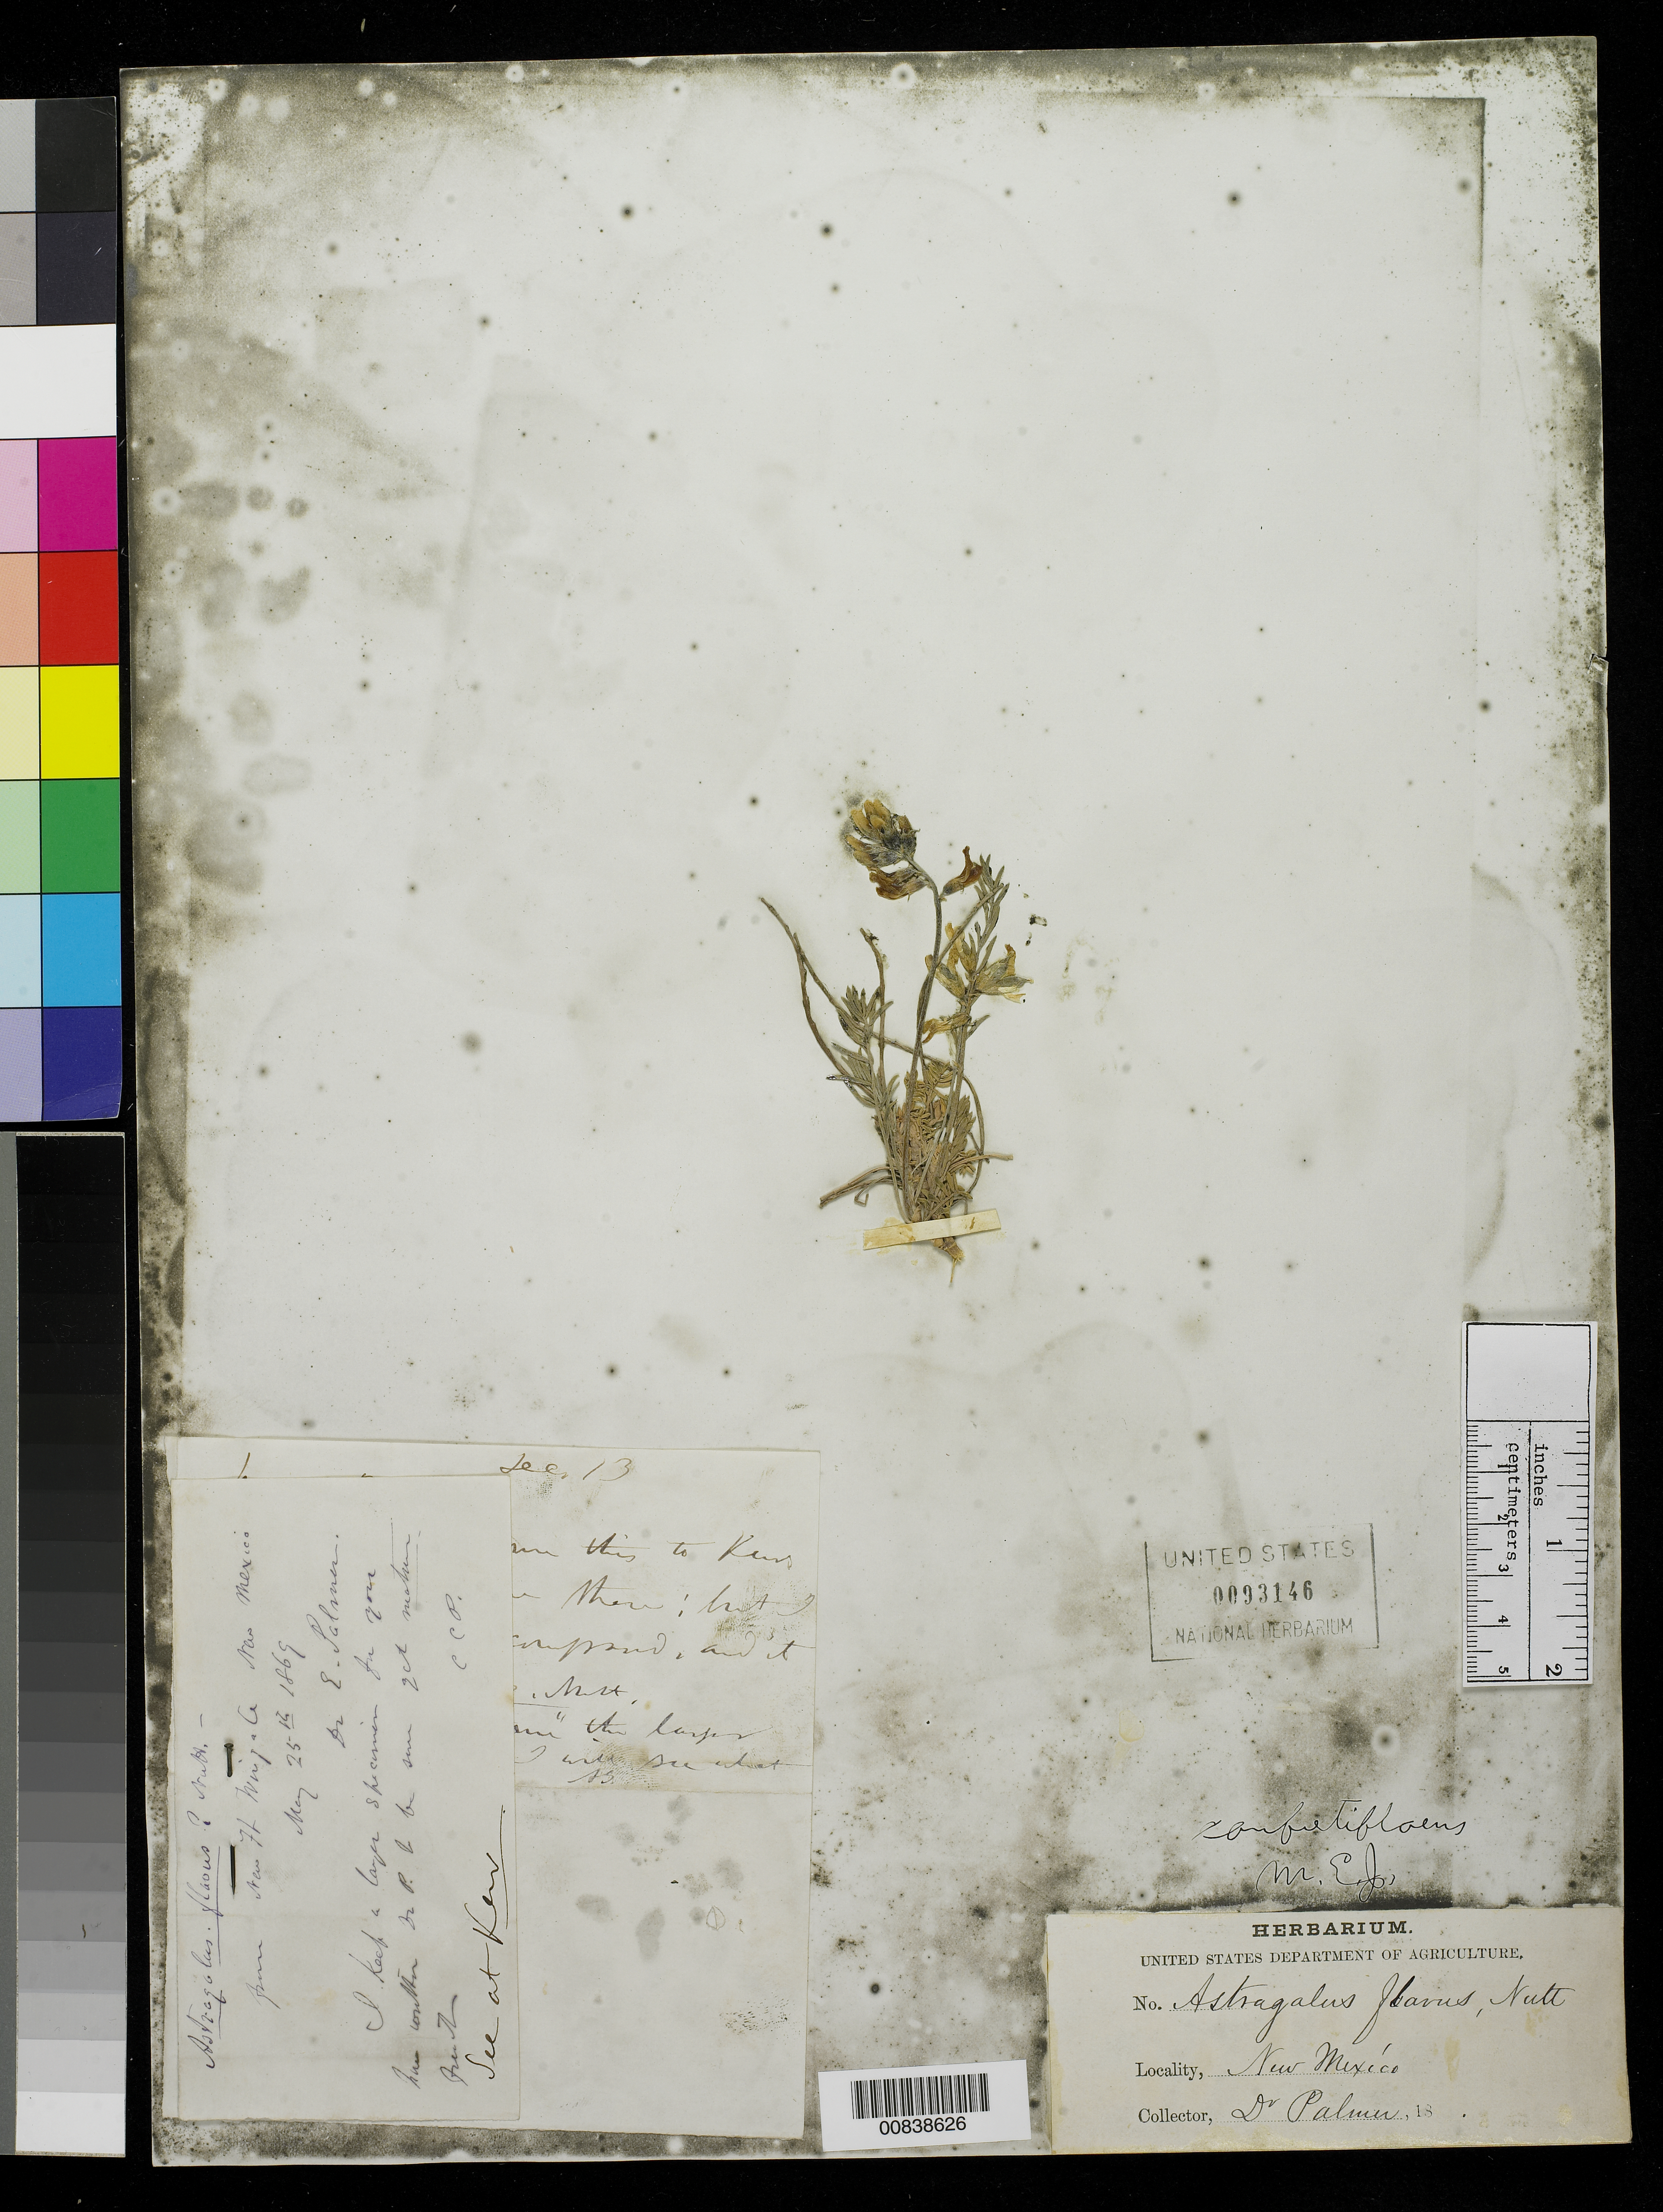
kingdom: Plantae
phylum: Tracheophyta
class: Magnoliopsida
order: Fabales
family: Fabaceae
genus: Astragalus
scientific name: Astragalus confertiflorus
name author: A. Gray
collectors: E. Palmer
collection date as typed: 25 May 1869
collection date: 1869-05-25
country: United States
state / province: New Mexico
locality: Near Ft. Wingate.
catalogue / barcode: US 93146